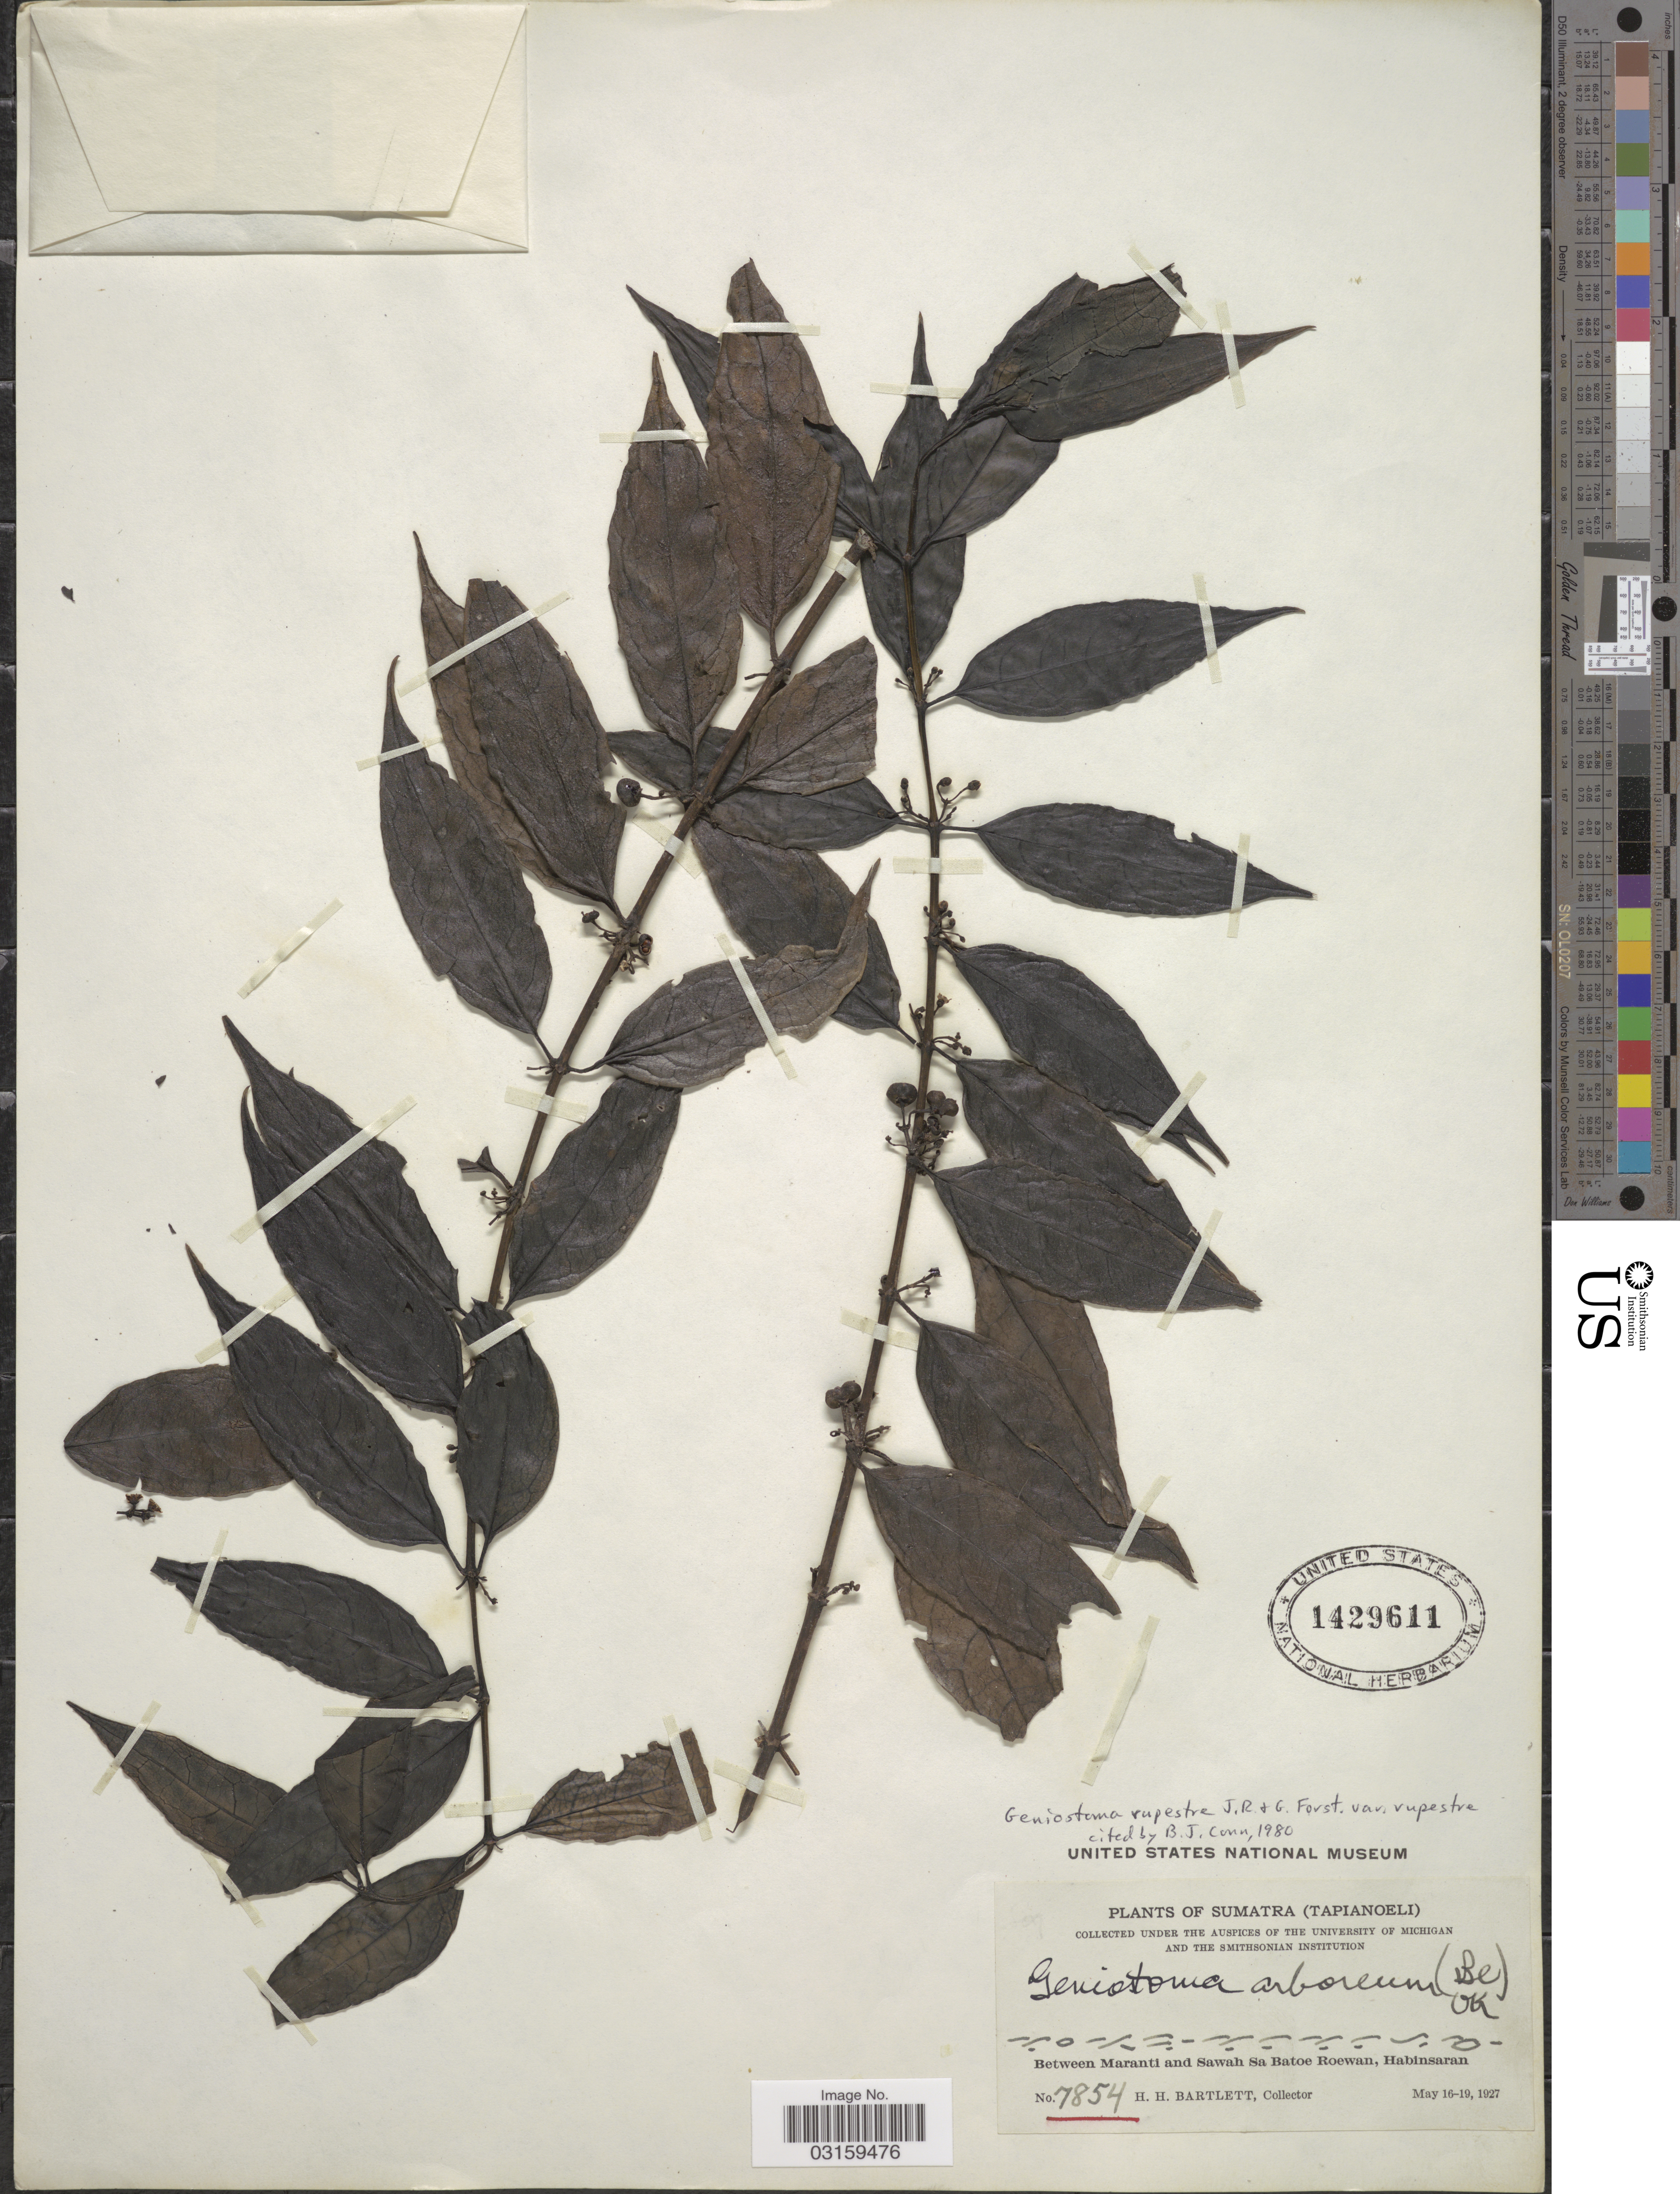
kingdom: Plantae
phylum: Tracheophyta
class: Magnoliopsida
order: Gentianales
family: Loganiaceae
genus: Geniostoma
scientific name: Geniostoma rupestre var. rupestre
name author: J.R. Forst. & G. Forst.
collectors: H. H. Bartlett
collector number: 7854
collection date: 1927-05-16/1927-05-19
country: Indonesia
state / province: Sumatra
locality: Sumatra (Tapianoeli). Between Maranti and Sawah Sa Batoe Roewan, Habinsaran.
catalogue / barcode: US 1429611